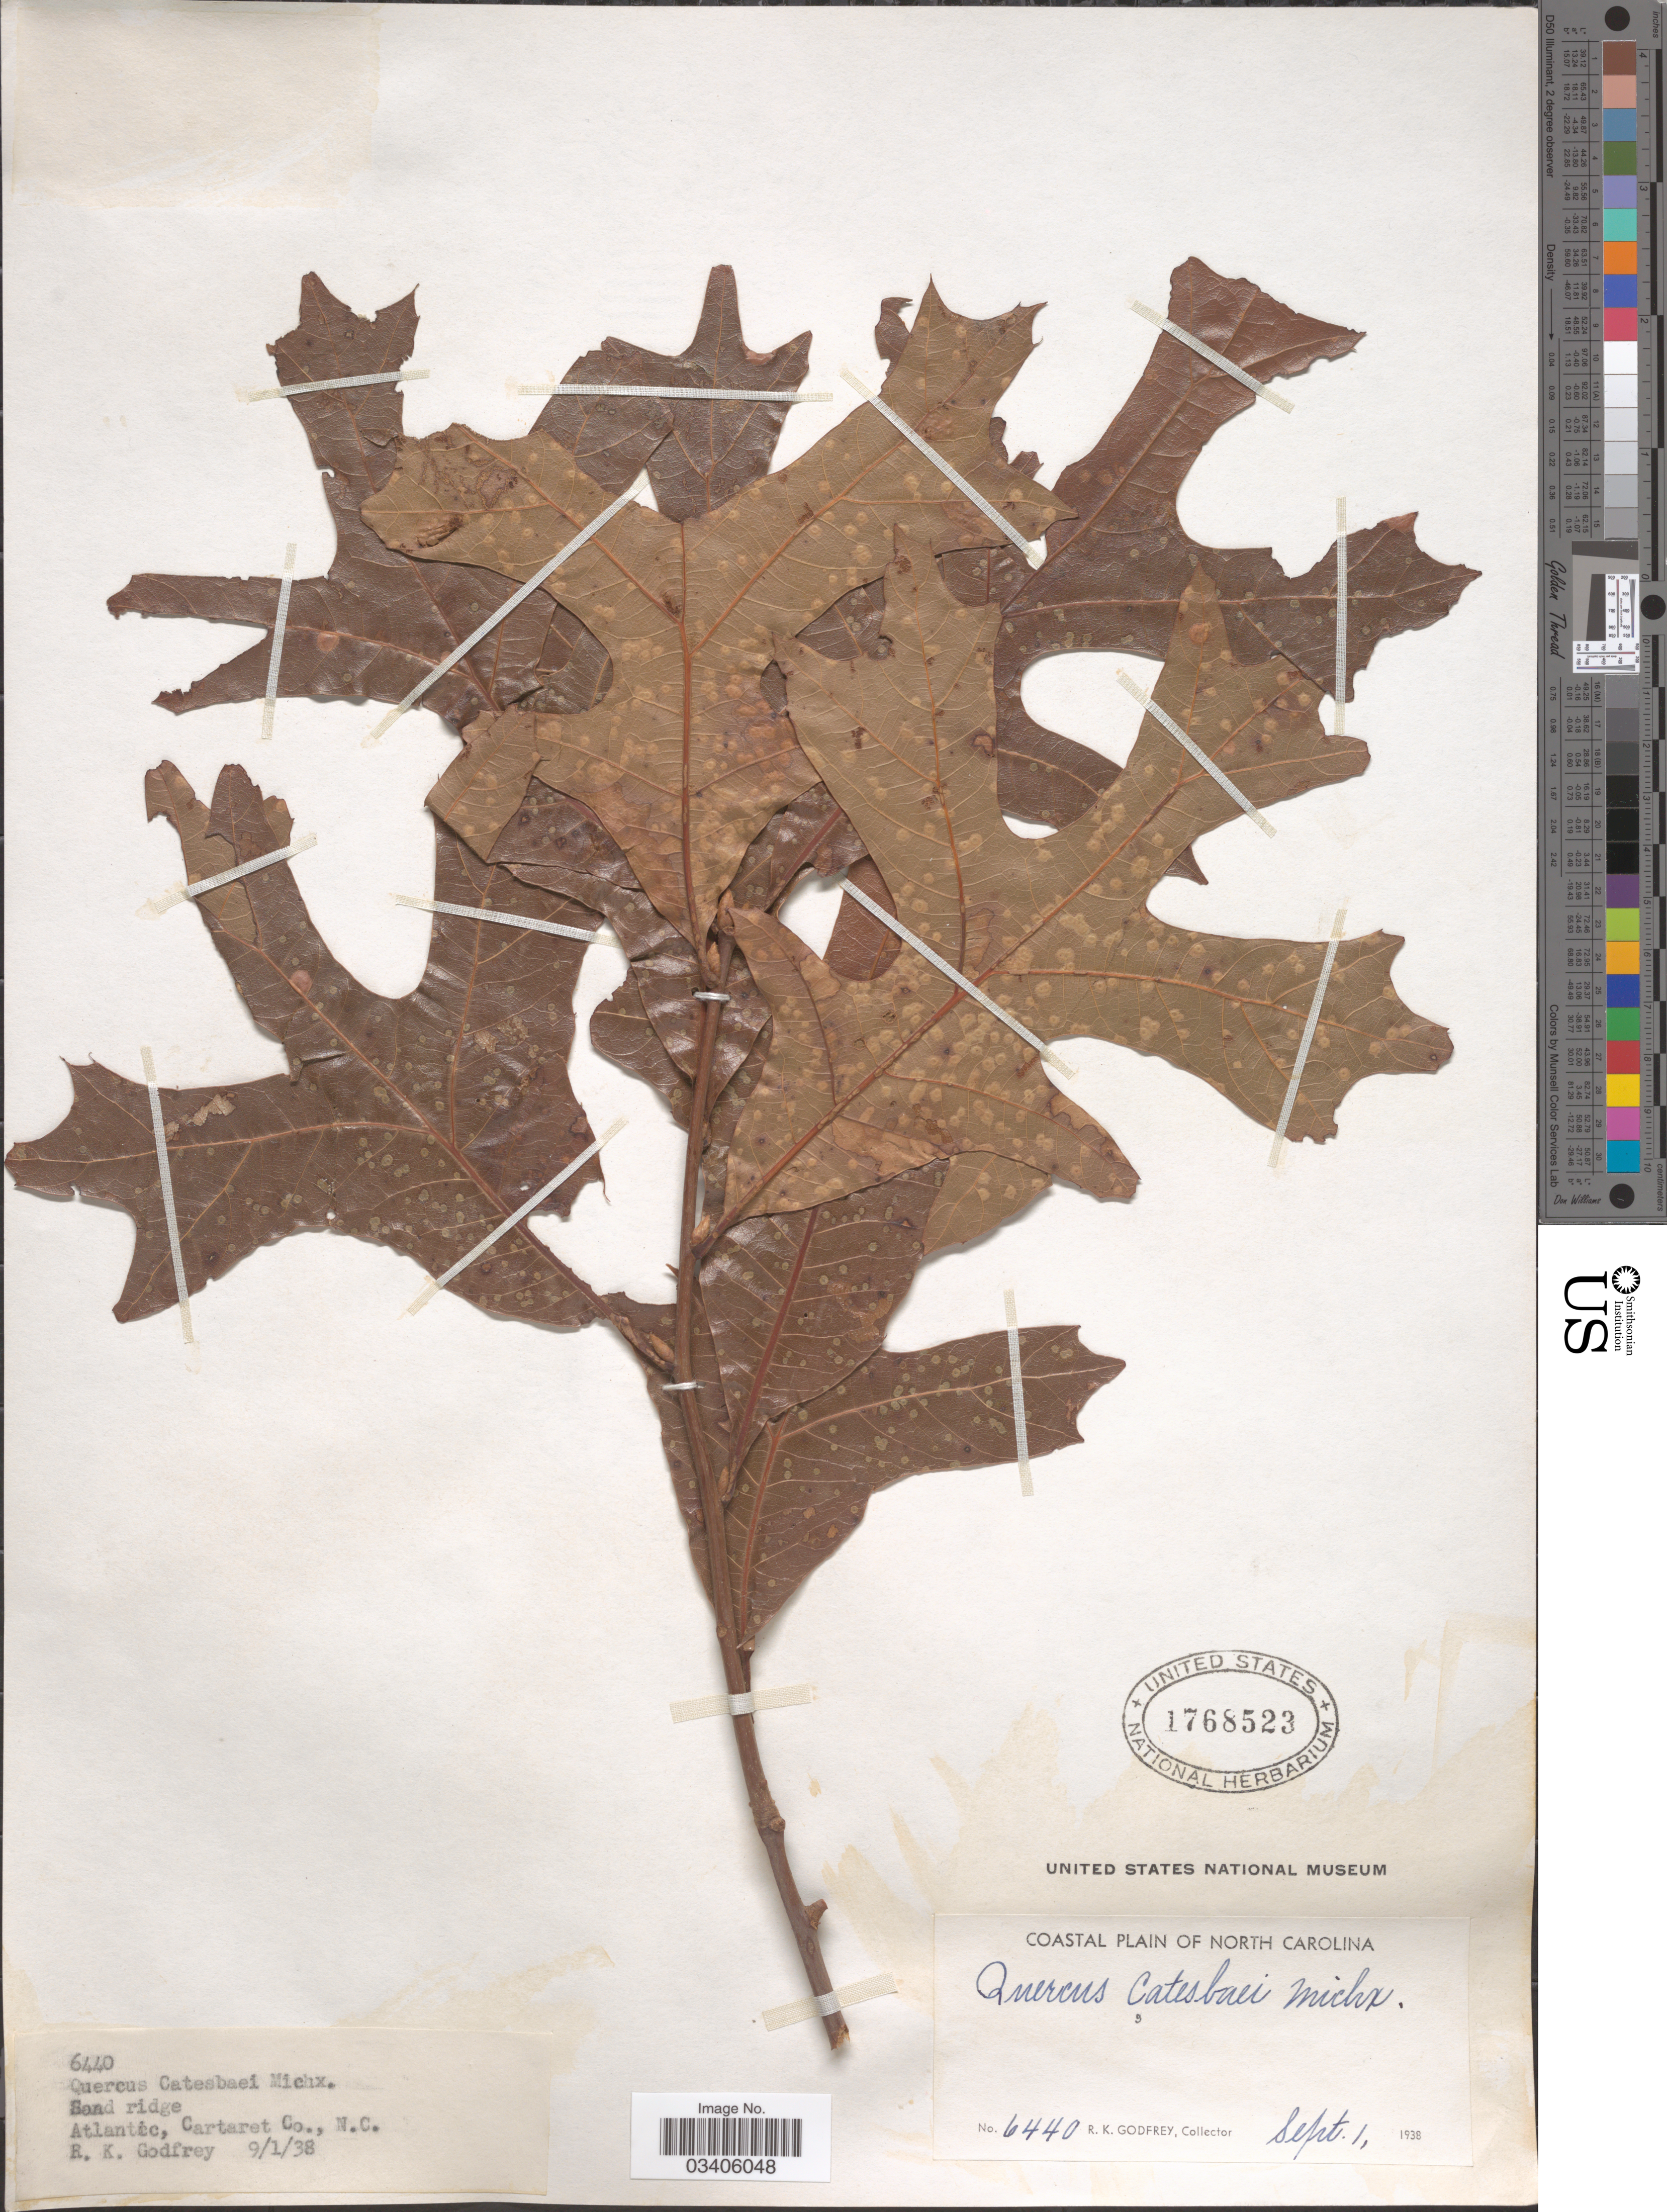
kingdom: Plantae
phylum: Tracheophyta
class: Magnoliopsida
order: Fagales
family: Fagaceae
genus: Quercus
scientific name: Quercus laevis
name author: Walter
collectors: R. K. Godfrey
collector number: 6440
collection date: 1938-09-01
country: United States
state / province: North Carolina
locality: Coastal Plain of North Carolina. Atlantic, Cartaret Co.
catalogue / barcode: US 1768523